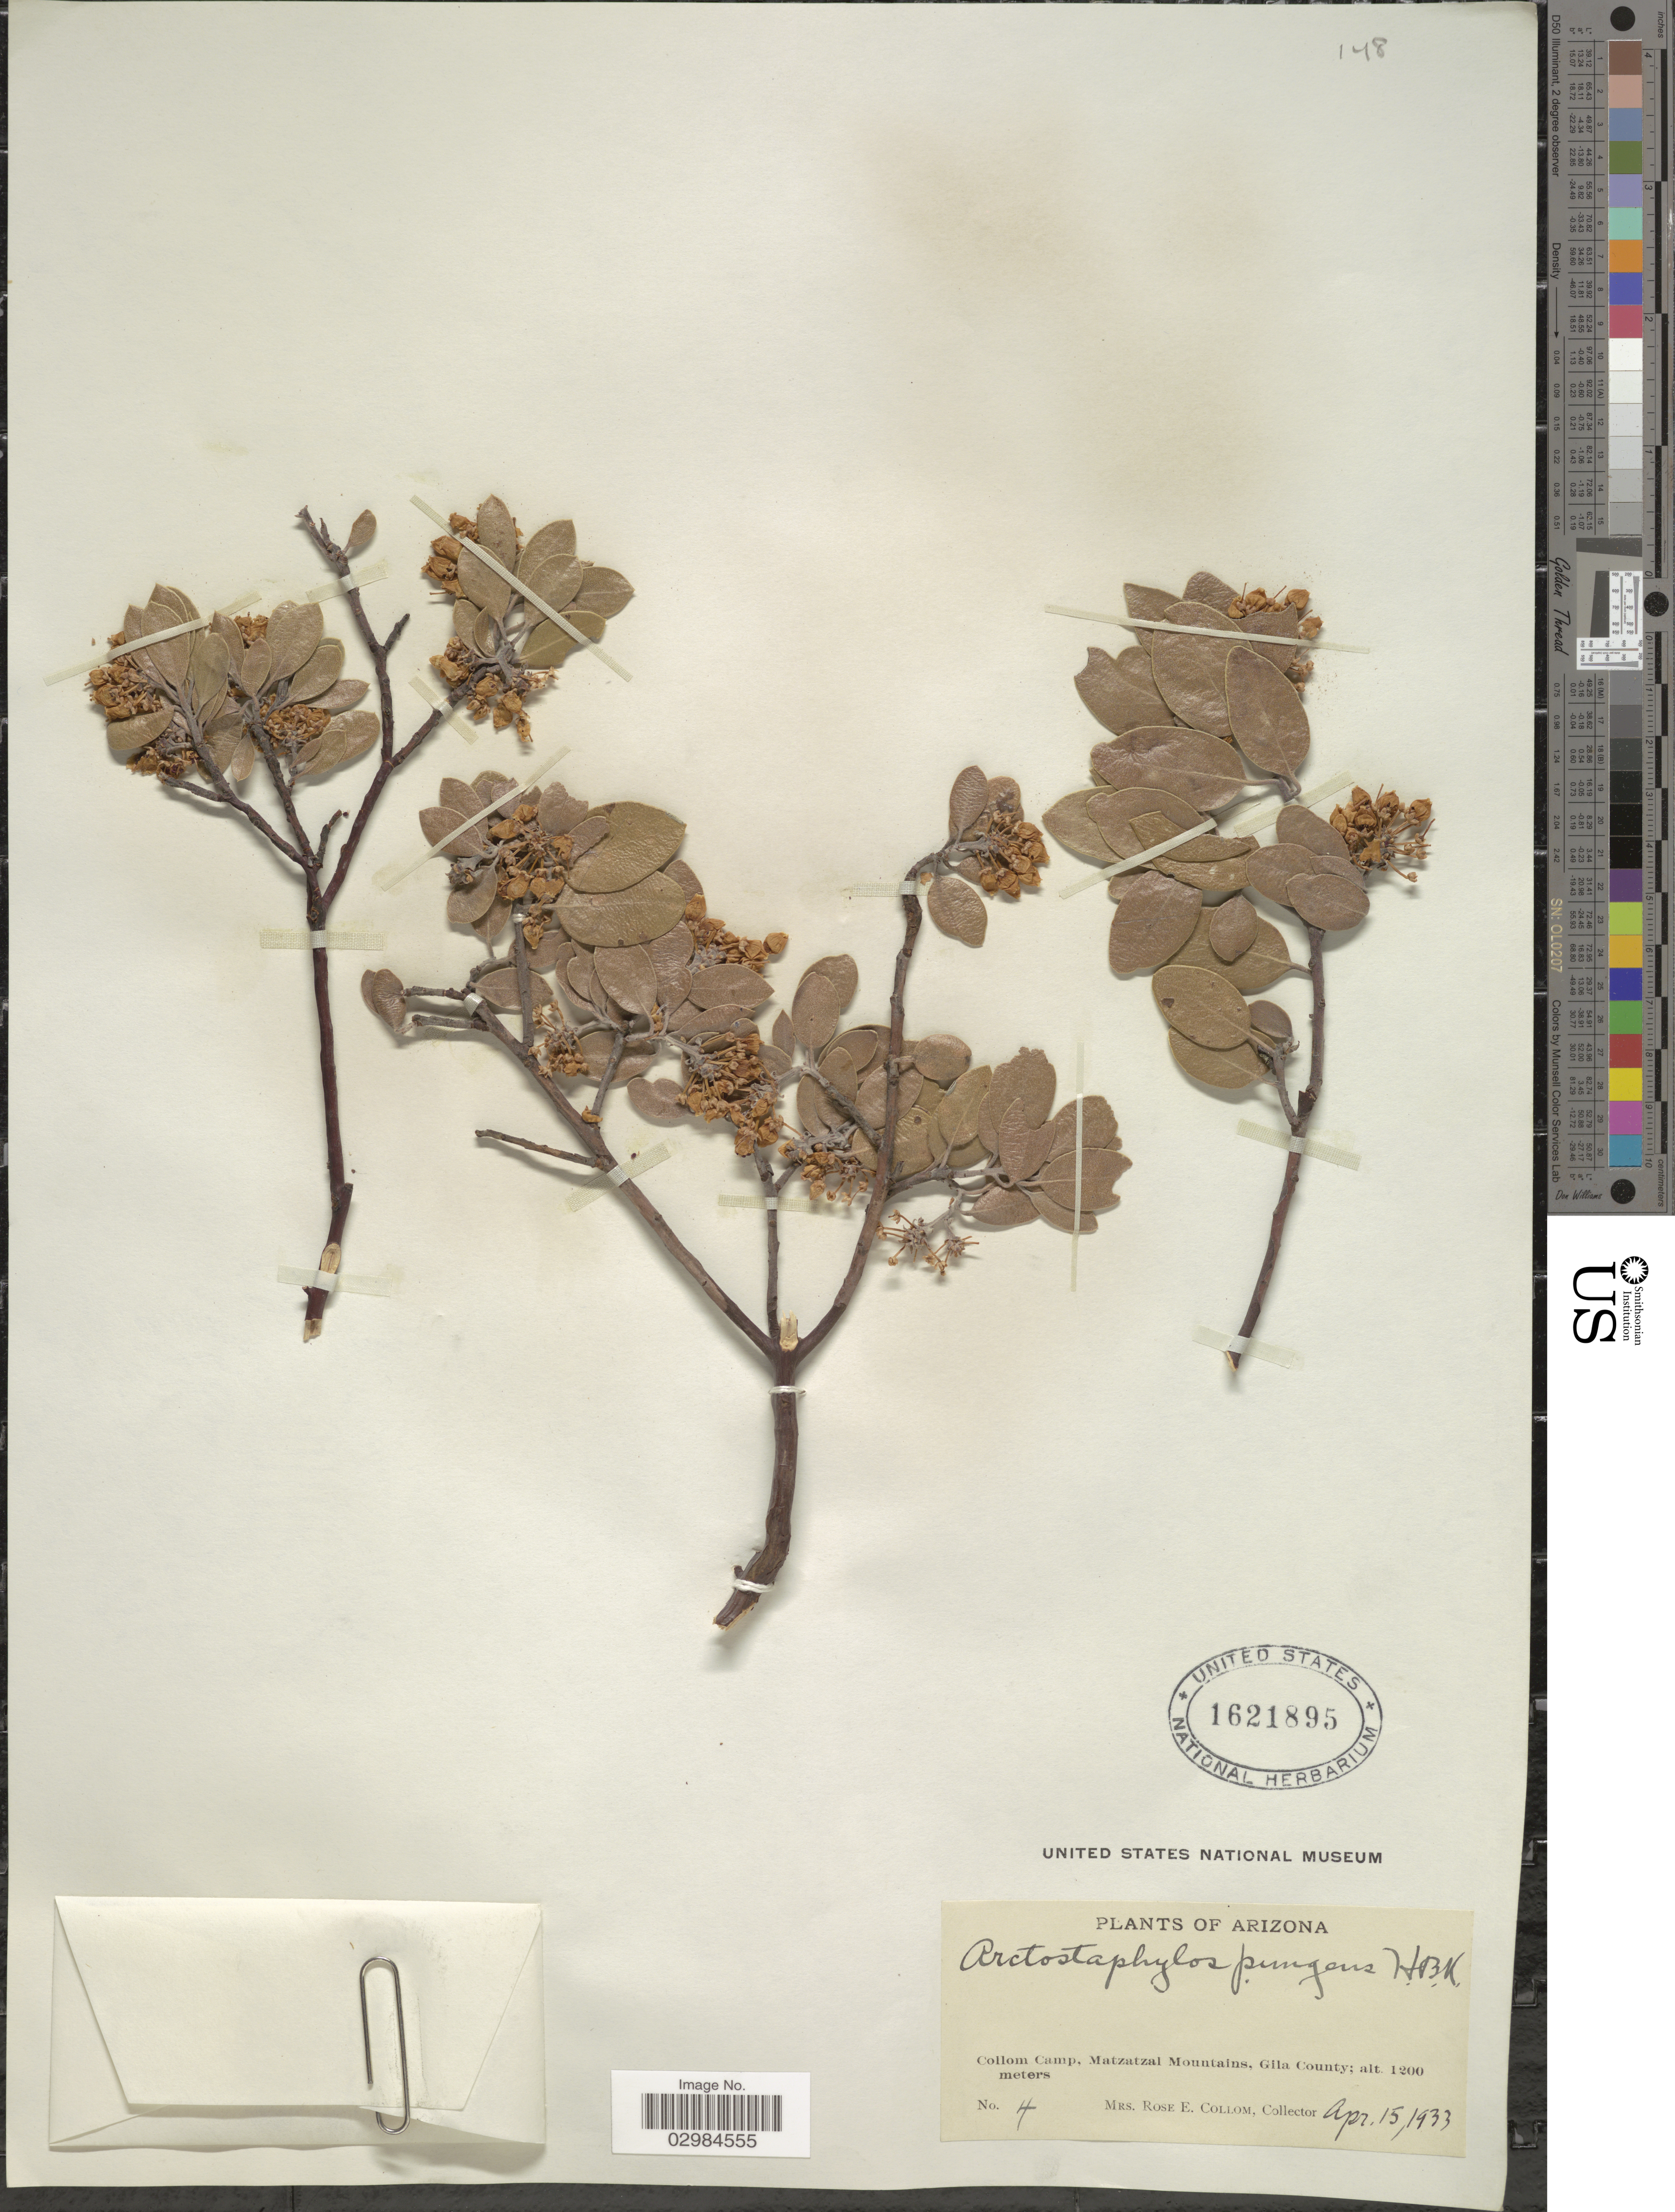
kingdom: Plantae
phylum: Tracheophyta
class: Magnoliopsida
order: Ericales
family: Ericaceae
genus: Arctostaphylos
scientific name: Arctostaphylos pungens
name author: Kunth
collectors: R. E. Collom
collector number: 4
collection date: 1933-04-15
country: United States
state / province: Arizona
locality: Collom Camp, Matzatzal Mountains, Gila County.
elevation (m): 1200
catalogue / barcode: US 1621895